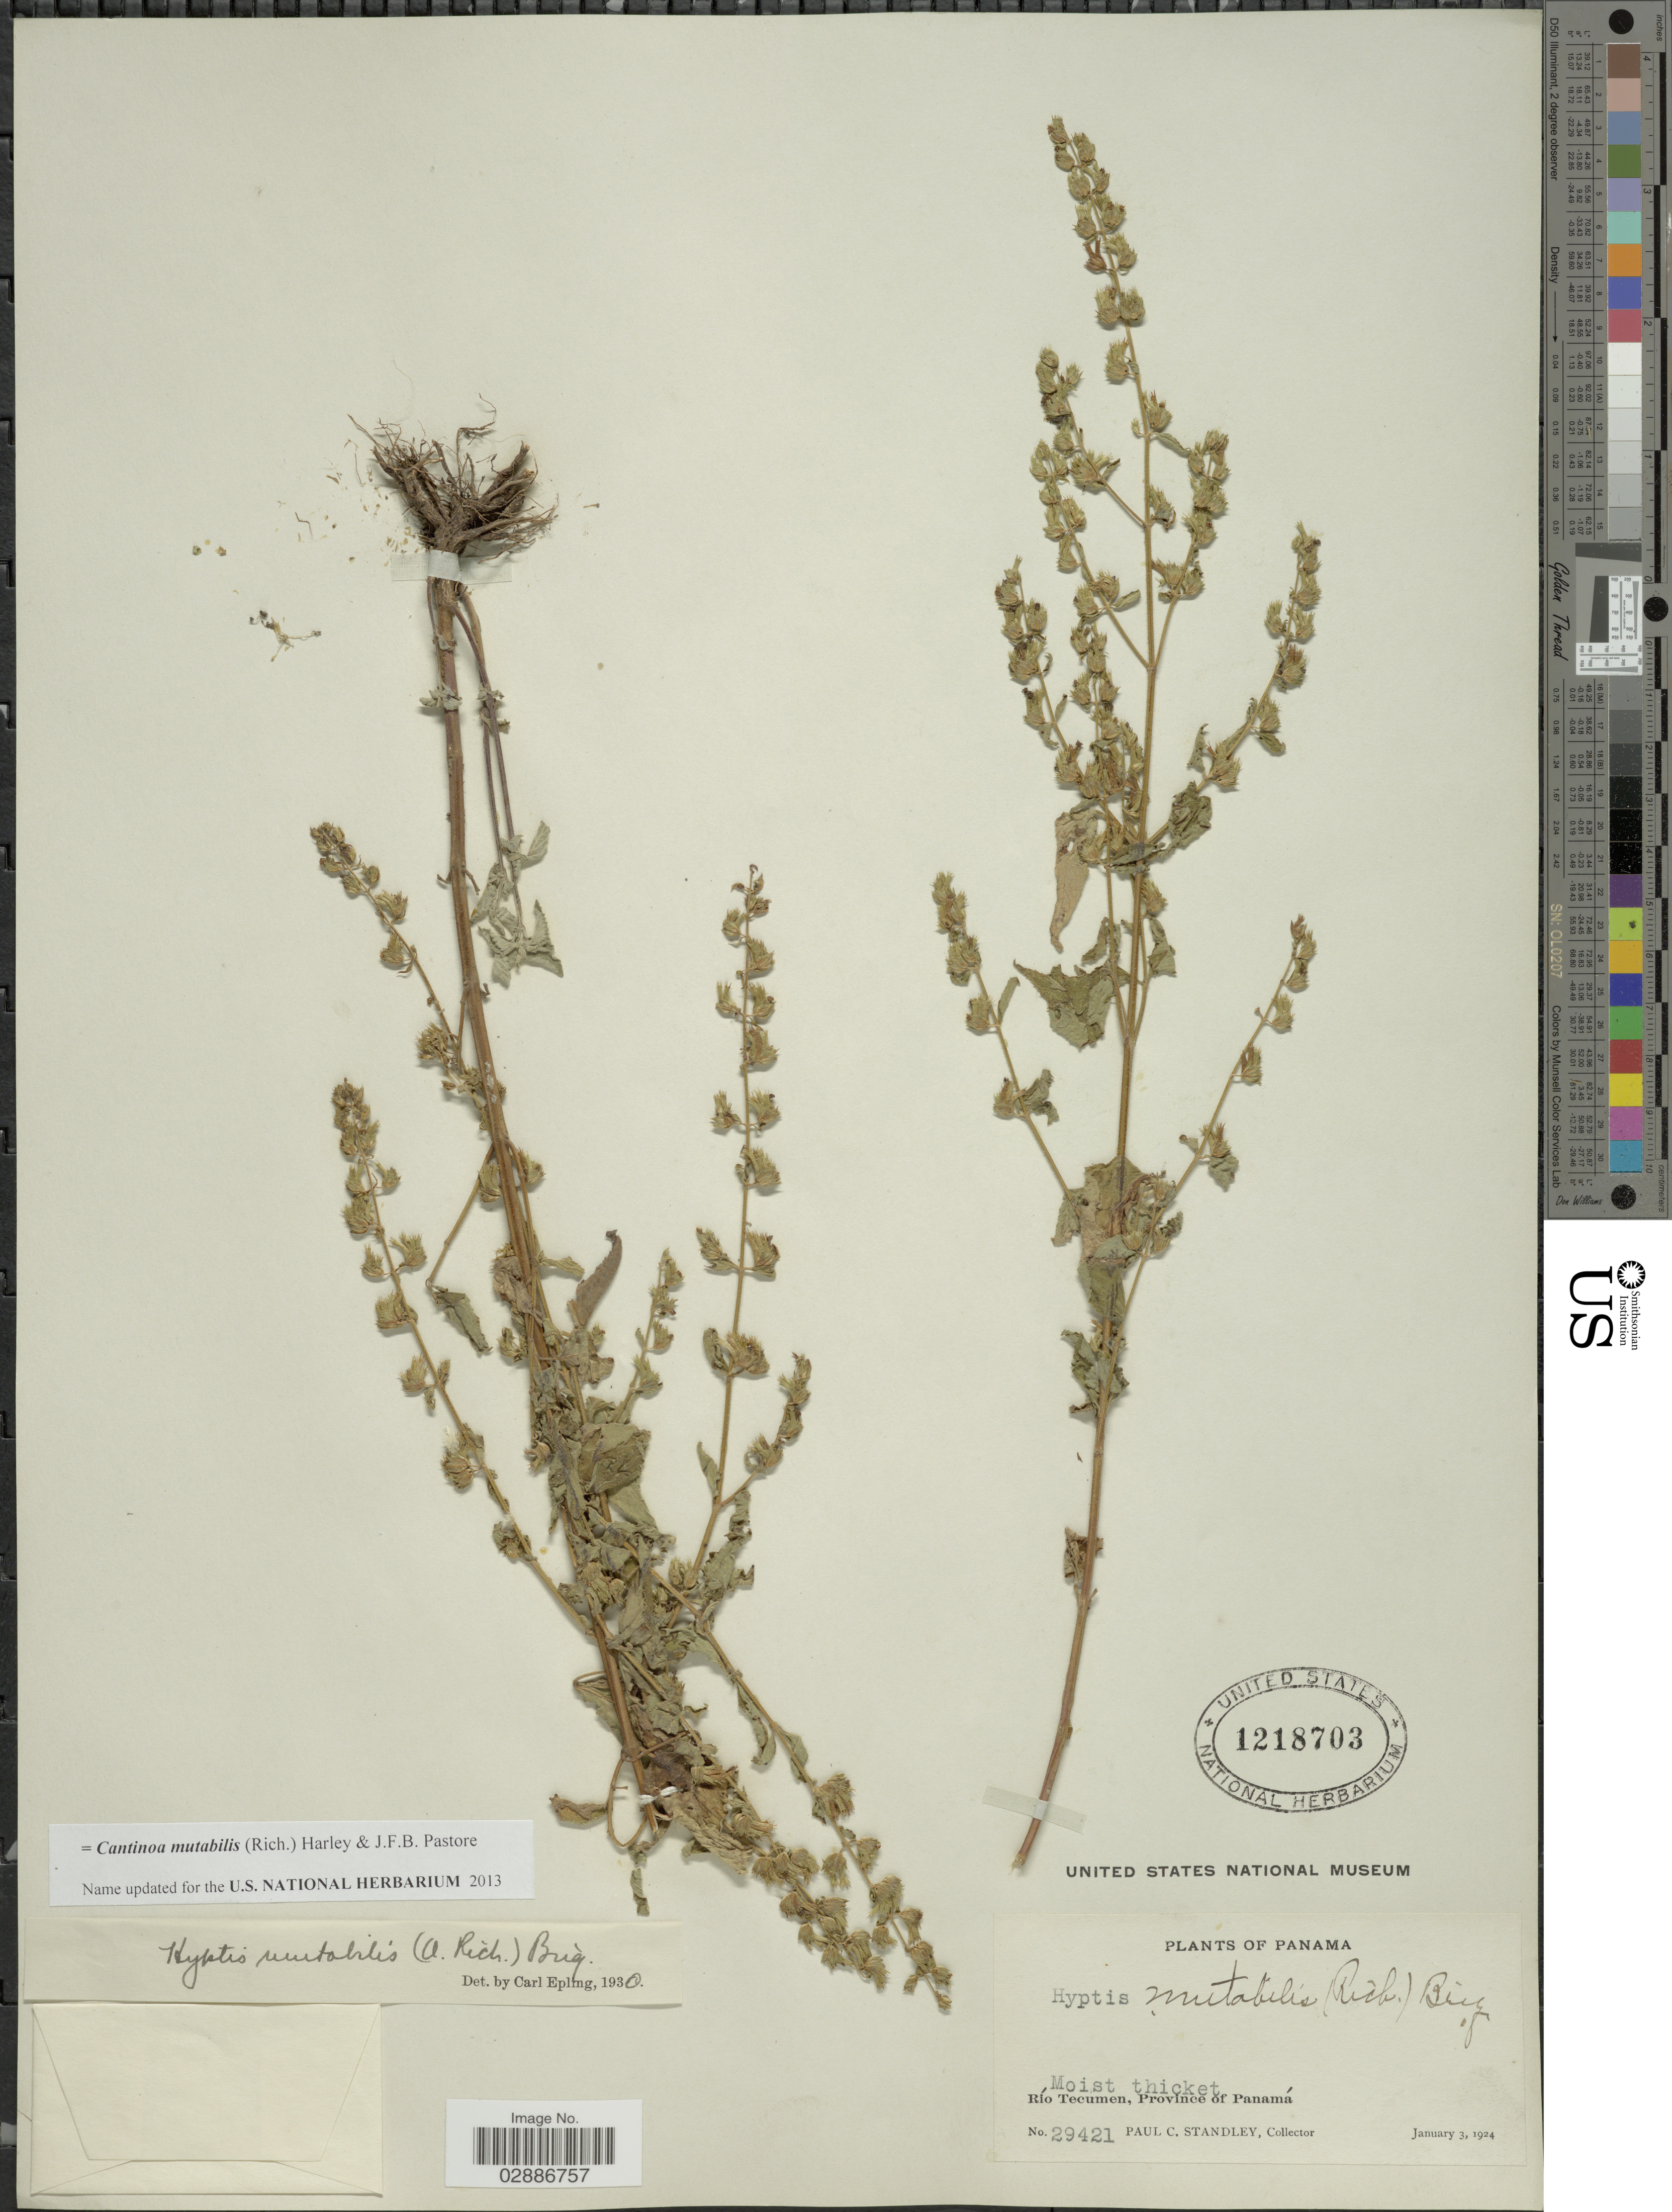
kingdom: Plantae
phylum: Tracheophyta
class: Magnoliopsida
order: Lamiales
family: Lamiaceae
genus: Cantinoa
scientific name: Cantinoa mutabilis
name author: (Rich.) Harley & J.F.B. Pastore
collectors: P. C. Standley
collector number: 29421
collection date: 1924-01-03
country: Panama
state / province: Panamá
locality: Río Tecumen.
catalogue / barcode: US 1218703